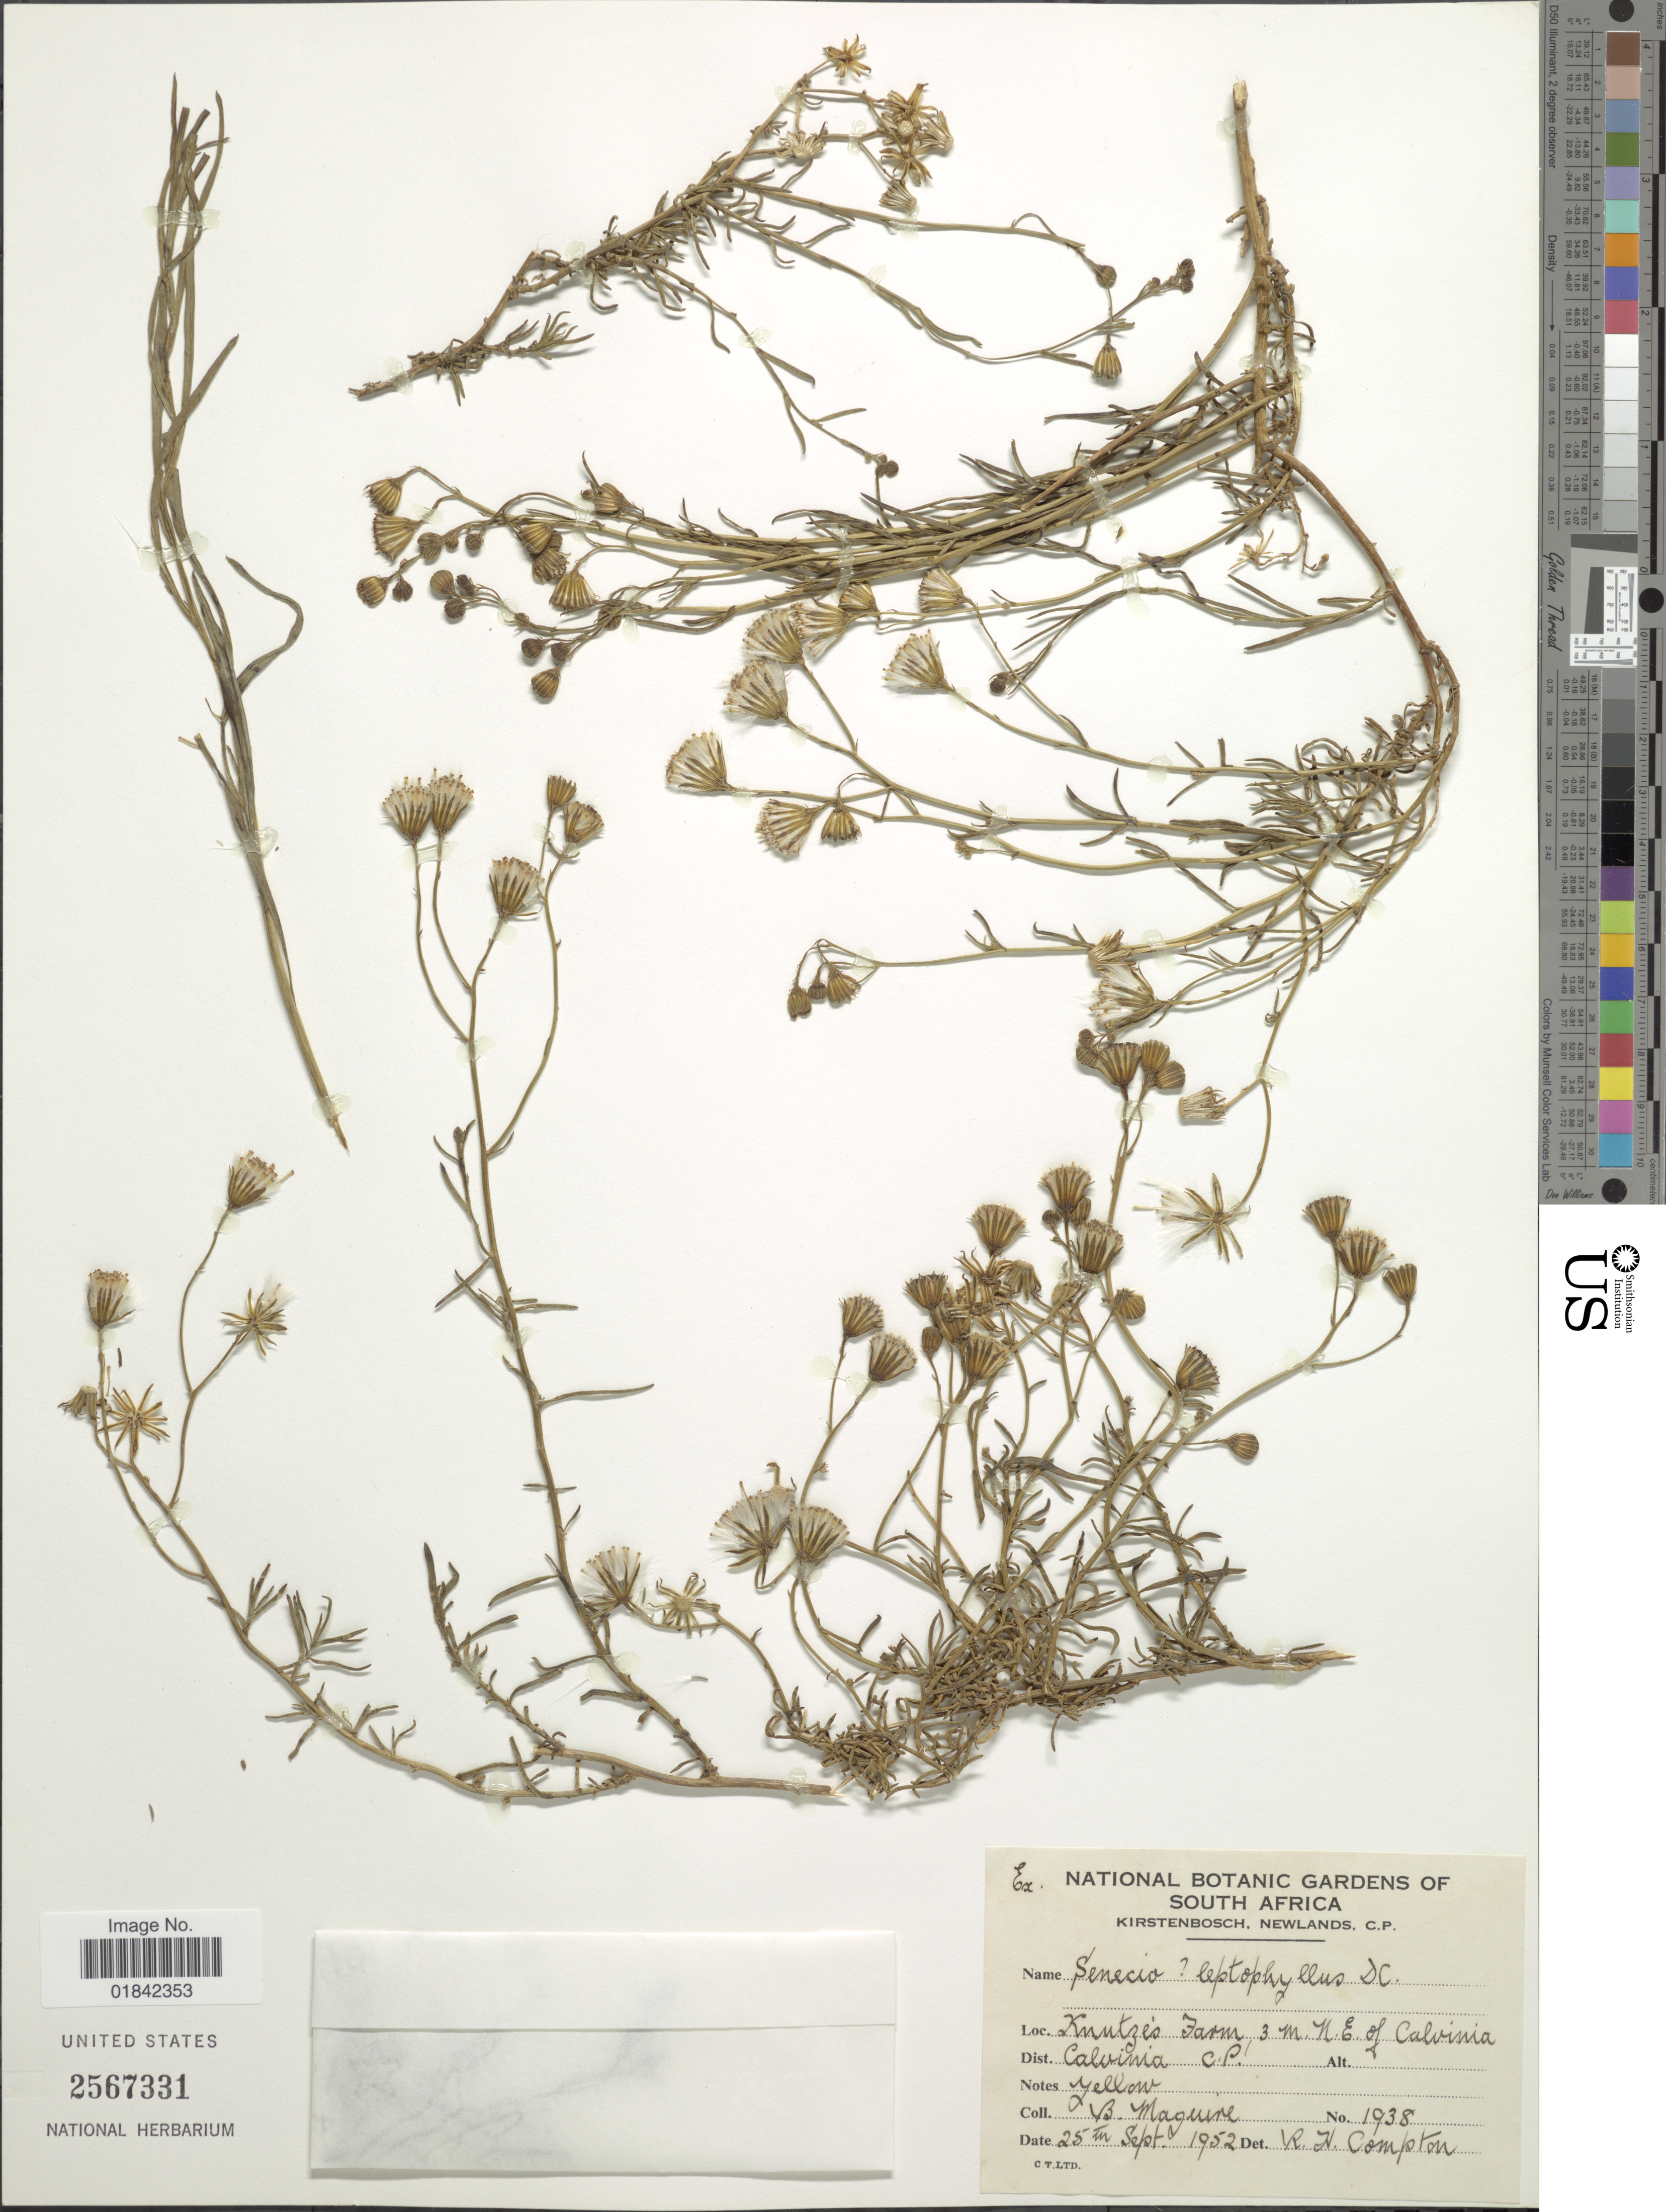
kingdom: Plantae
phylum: Tracheophyta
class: Magnoliopsida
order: Asterales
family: Asteraceae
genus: Senecio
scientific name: Senecio leptophyllus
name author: DC.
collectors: B. Maguire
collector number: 1938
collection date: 1952-09-25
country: South Africa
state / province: Northern Cape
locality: Kuutzes Farm, 3 m. N. E. of Calvinia, C. P.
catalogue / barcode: US 2567331